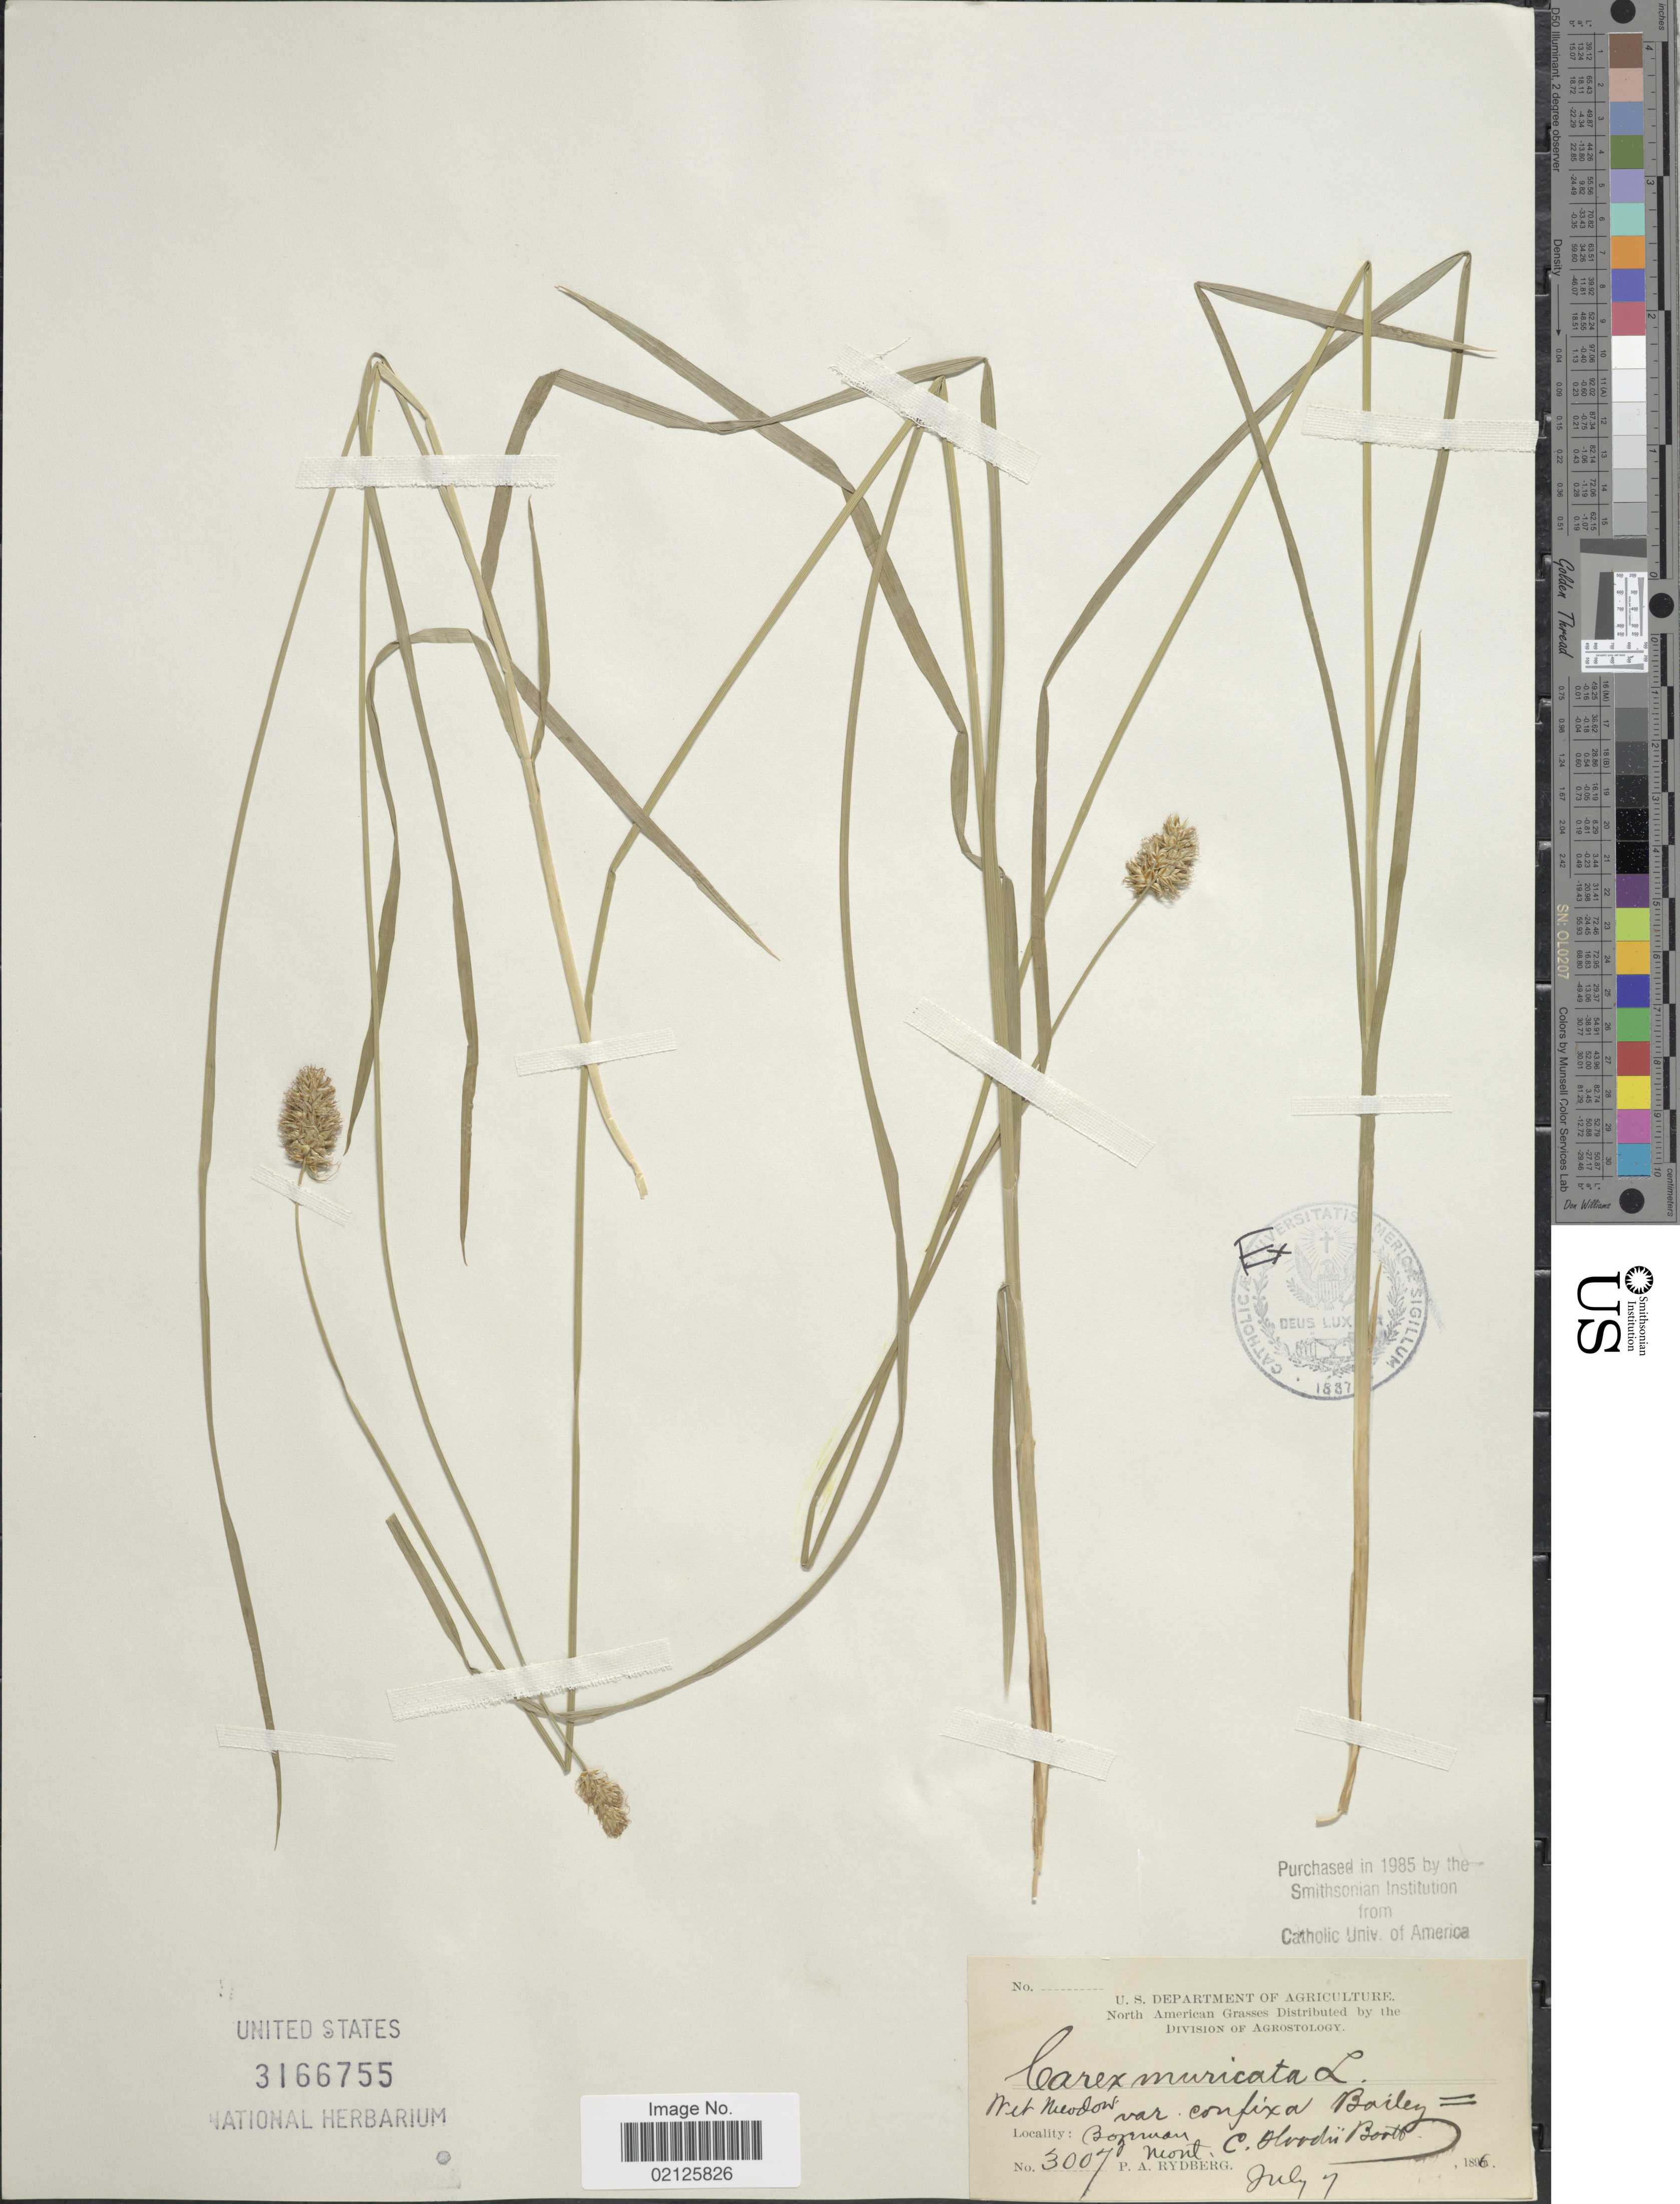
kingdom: Plantae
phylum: Tracheophyta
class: Liliopsida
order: Poales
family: Cyperaceae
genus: Carex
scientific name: Carex muricata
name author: L.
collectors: P. A. Rydberg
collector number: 3007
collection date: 1896-07-07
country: United States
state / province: Montana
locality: Wet woods, Bozeman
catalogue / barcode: US 3166755